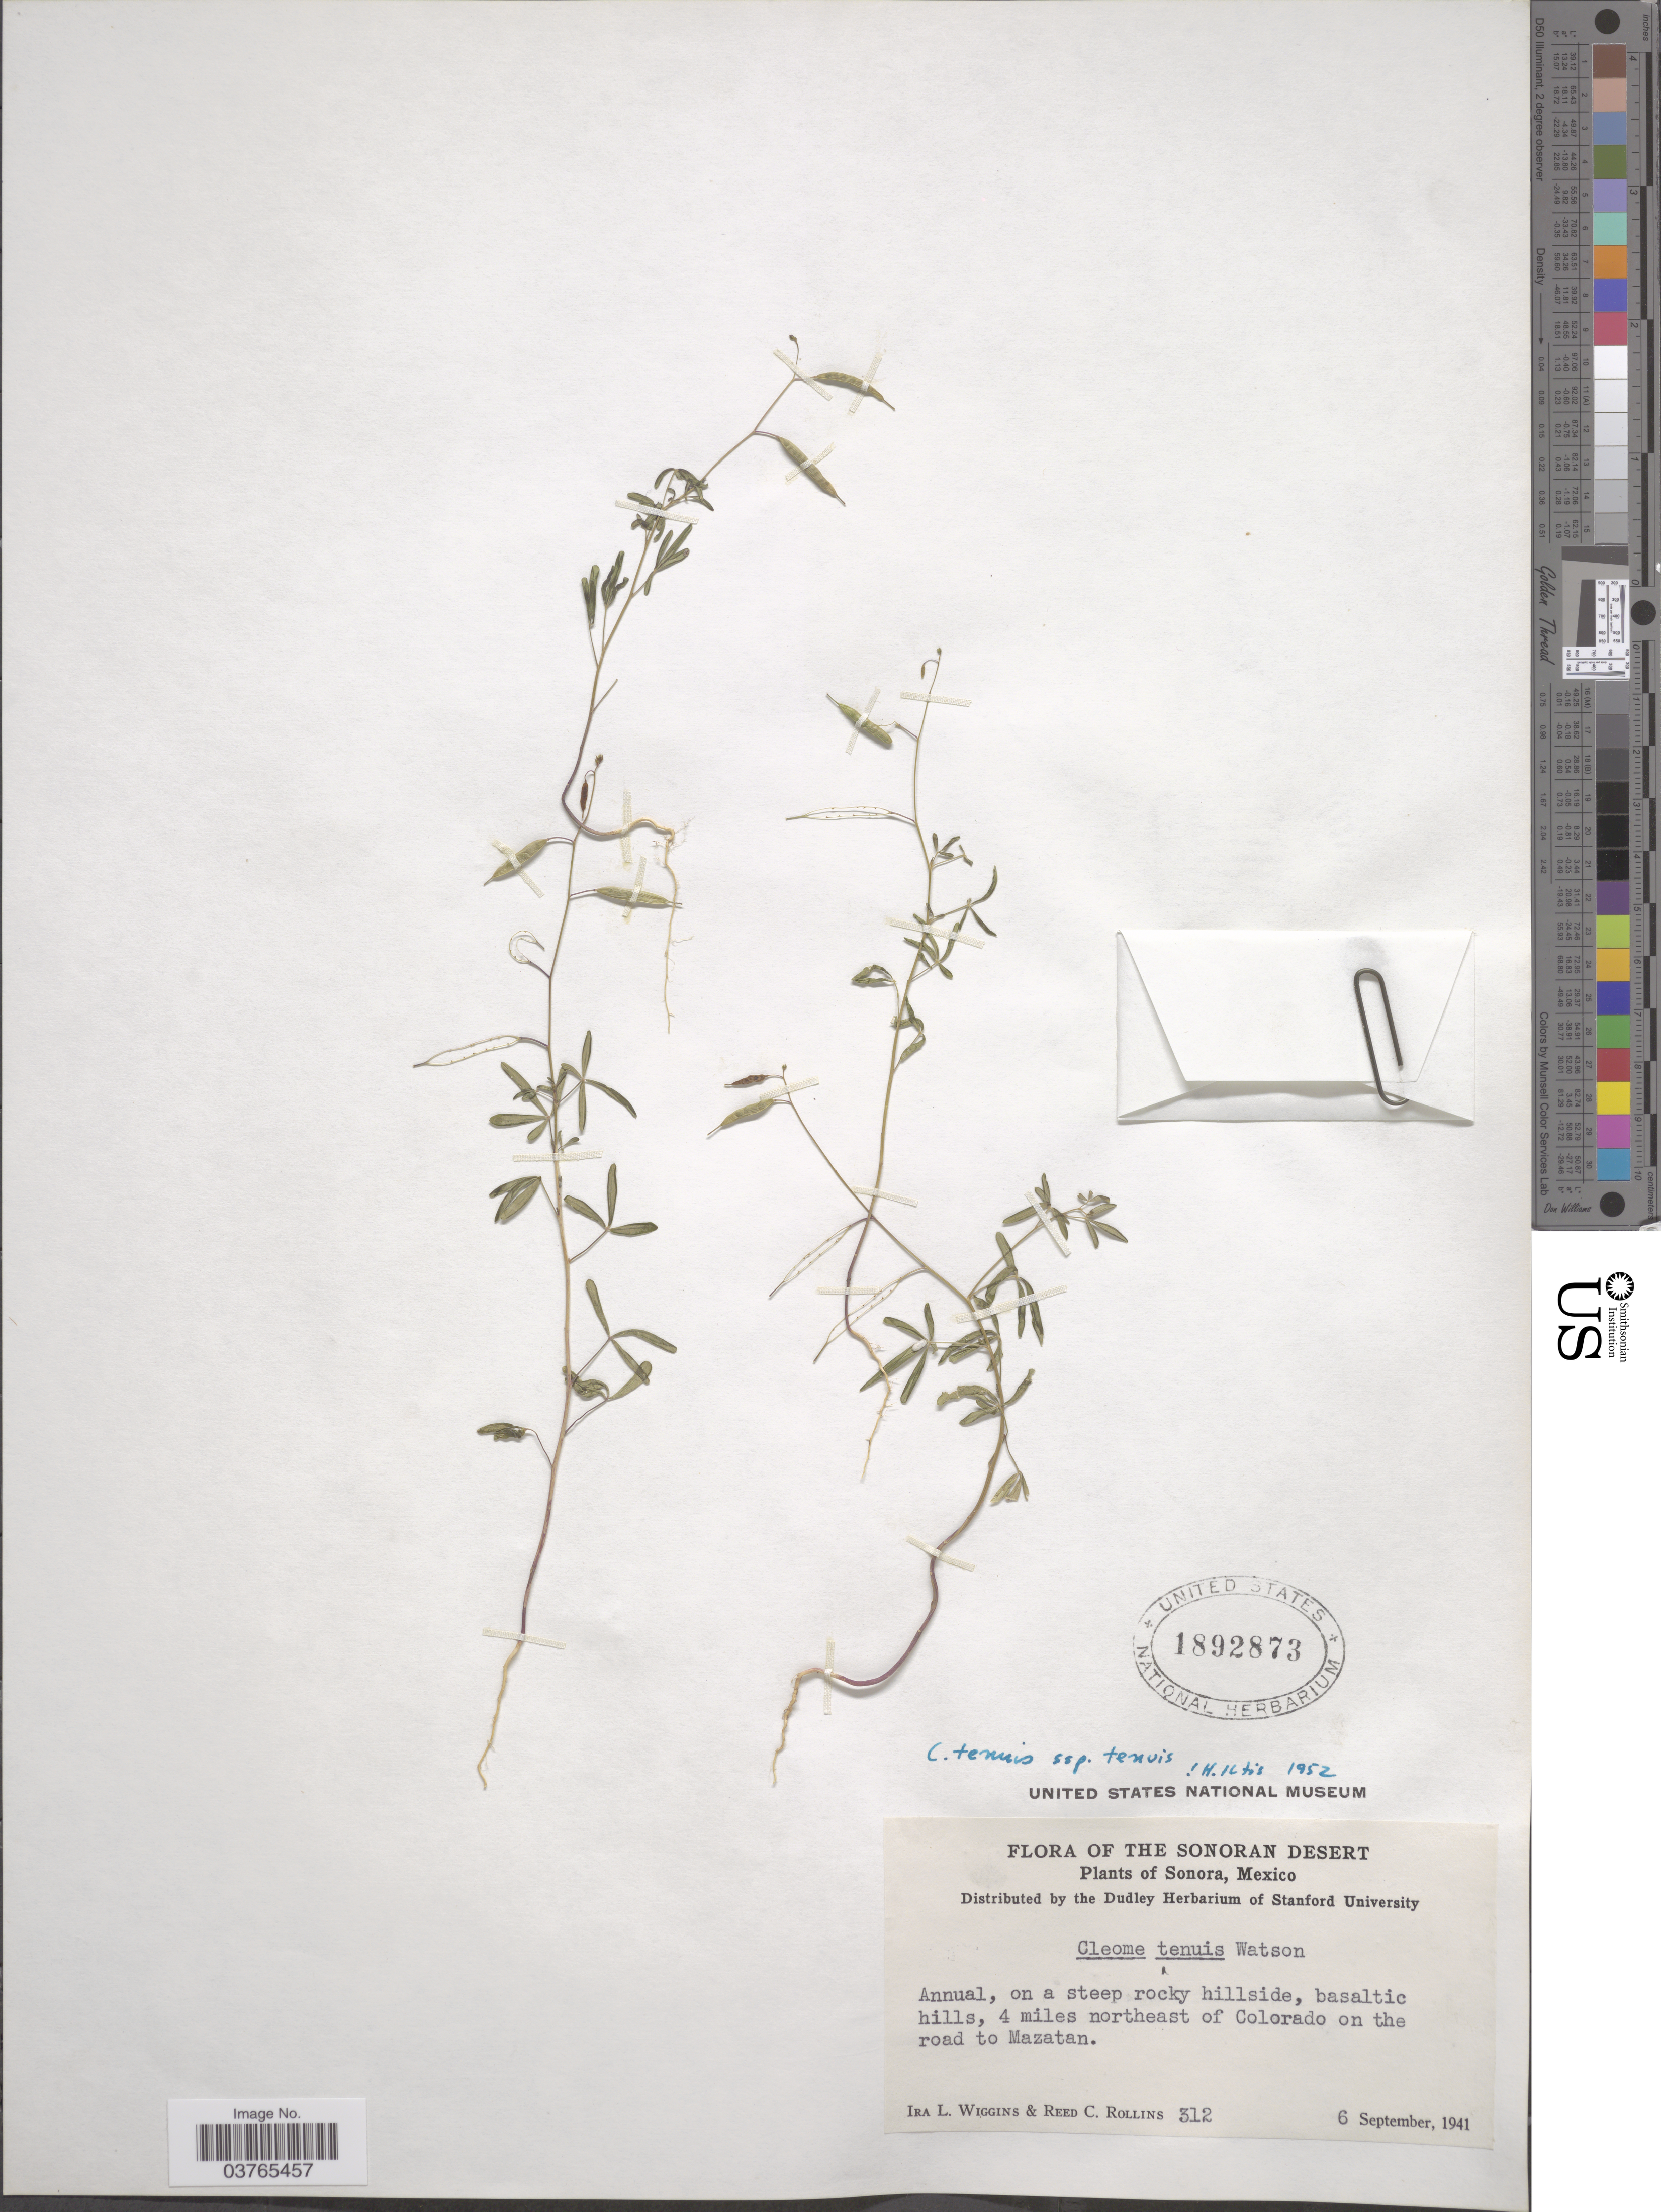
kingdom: Plantae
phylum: Tracheophyta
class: Magnoliopsida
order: Brassicales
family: Cleomaceae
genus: Iltisiella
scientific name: Iltisiella tenuis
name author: (S. Watson) Soares Neto & Roalson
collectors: I. L. Wiggins & R. C. Rollins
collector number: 312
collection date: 1941-09-06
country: Mexico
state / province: Sonora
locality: The Sonoran Desert. 4 miles northeast of Colorado on the orad to Mazatan.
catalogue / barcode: US 1892873